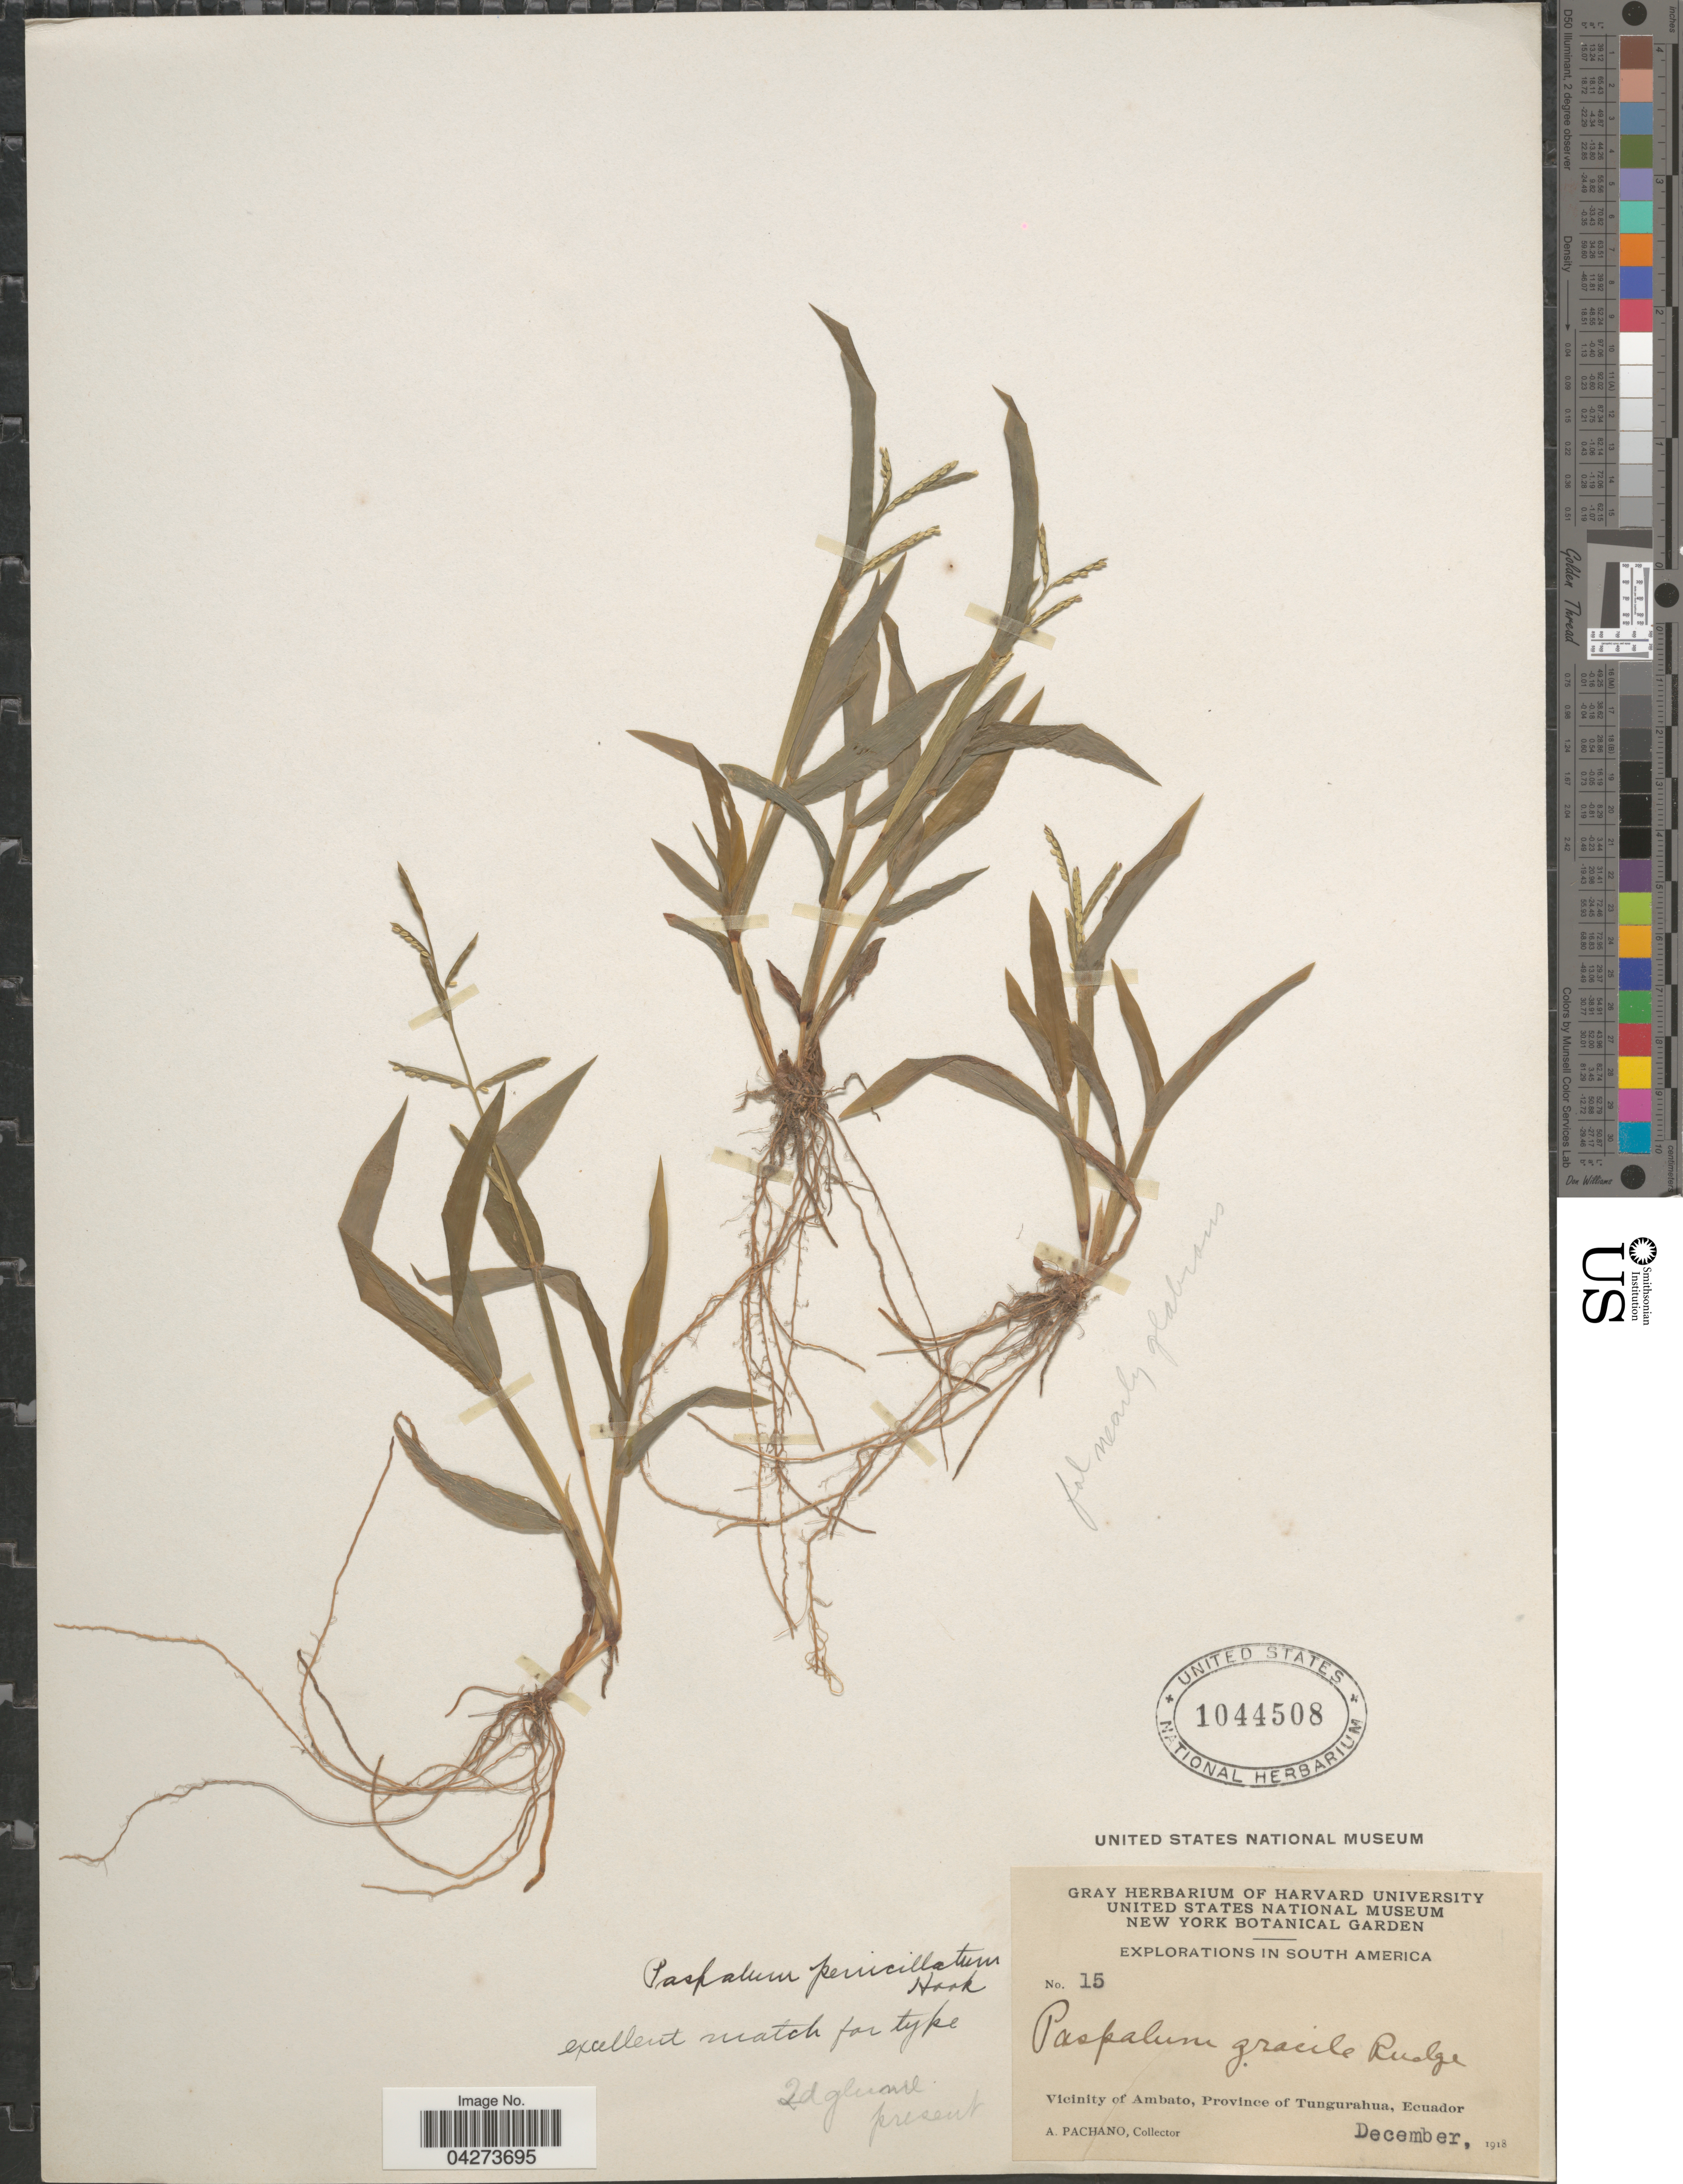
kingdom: Plantae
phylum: Tracheophyta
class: Liliopsida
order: Poales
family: Poaceae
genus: Paspalum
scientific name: Paspalum penicillatum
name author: Hook. f.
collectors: A. Pachano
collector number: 15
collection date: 1918-12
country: Ecuador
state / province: Tungurahua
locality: Explorations in South America. Vicinity of Ambato, Province of Tungurahua.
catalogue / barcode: US 1044508